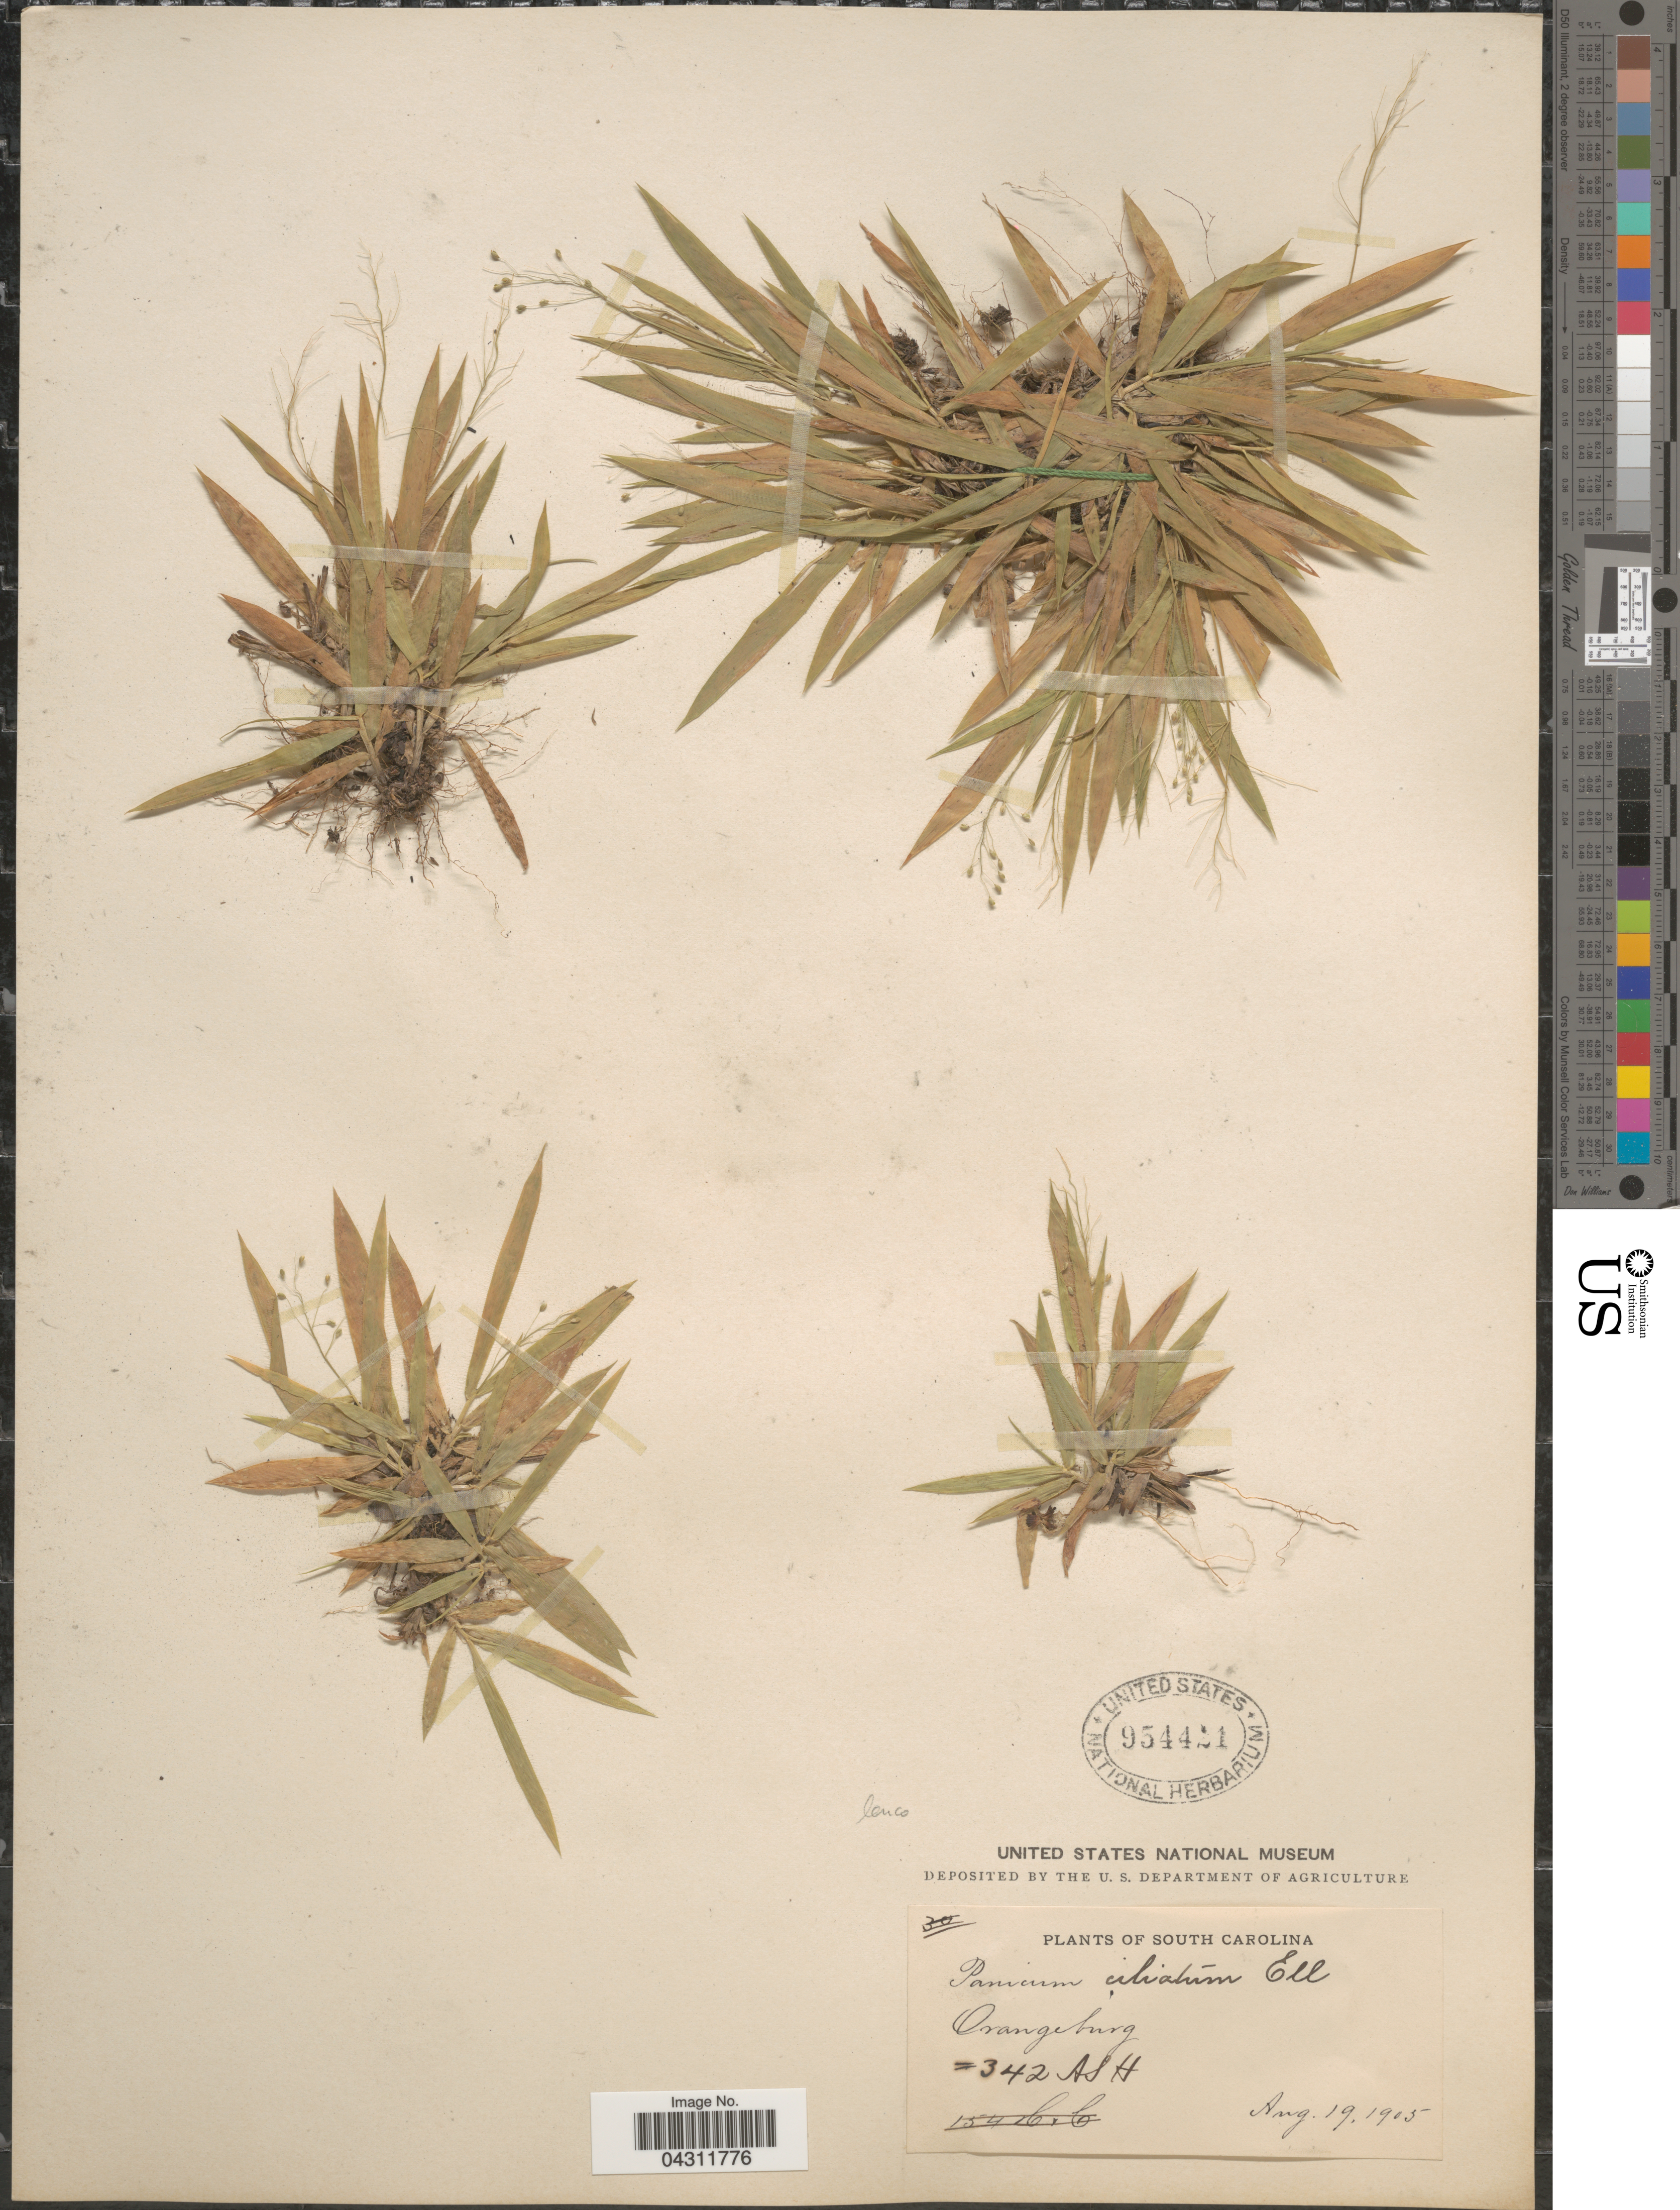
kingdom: Plantae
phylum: Tracheophyta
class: Liliopsida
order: Poales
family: Poaceae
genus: Dichanthelium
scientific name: Dichanthelium strigosum var. leucoblepharis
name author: (Trin.) Freckmann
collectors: A. H.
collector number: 342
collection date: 1905-08-19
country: United States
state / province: South Carolina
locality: Orangeburg.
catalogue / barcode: US 954421